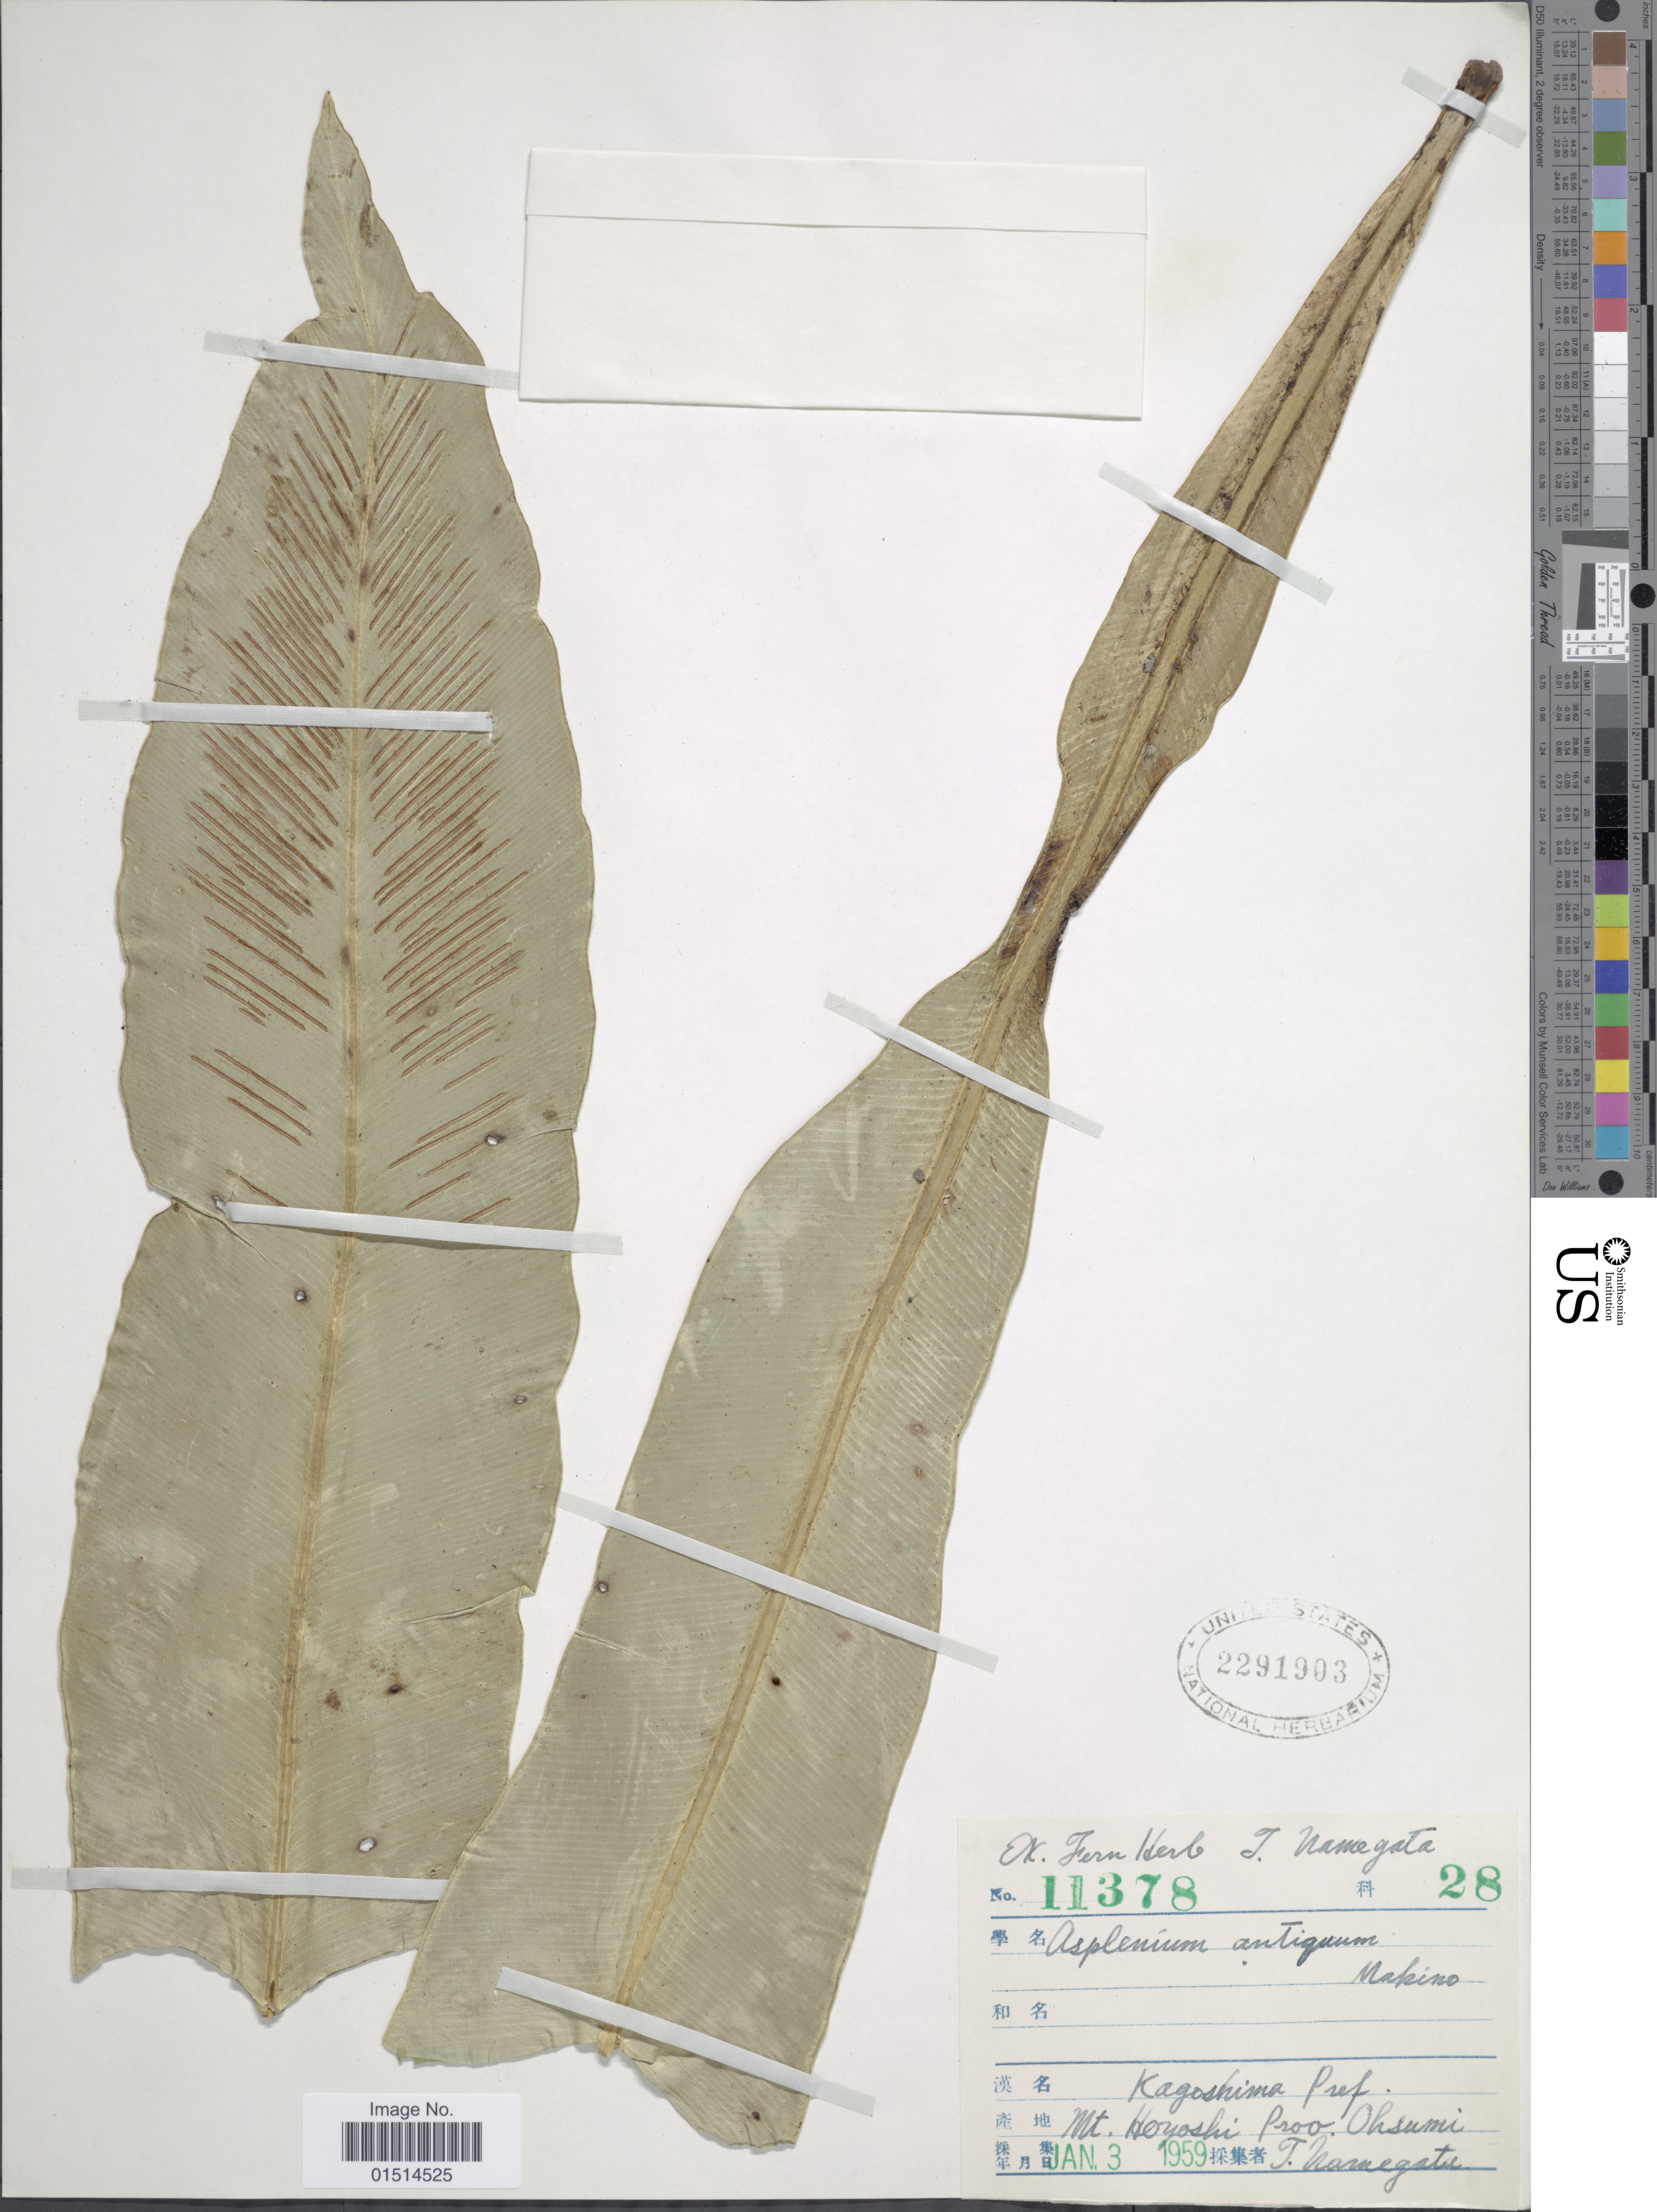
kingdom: Plantae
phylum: Tracheophyta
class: Polypodiopsida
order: Polypodiales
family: Aspleniaceae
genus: Asplenium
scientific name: Asplenium antiquum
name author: Makino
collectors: T. Namegata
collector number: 11378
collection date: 1959-01-03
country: Japan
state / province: Kagosima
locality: Kagoshima Pref., Mt. Hoyoshi, Prov. Ohsumi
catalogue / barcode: US 2291903